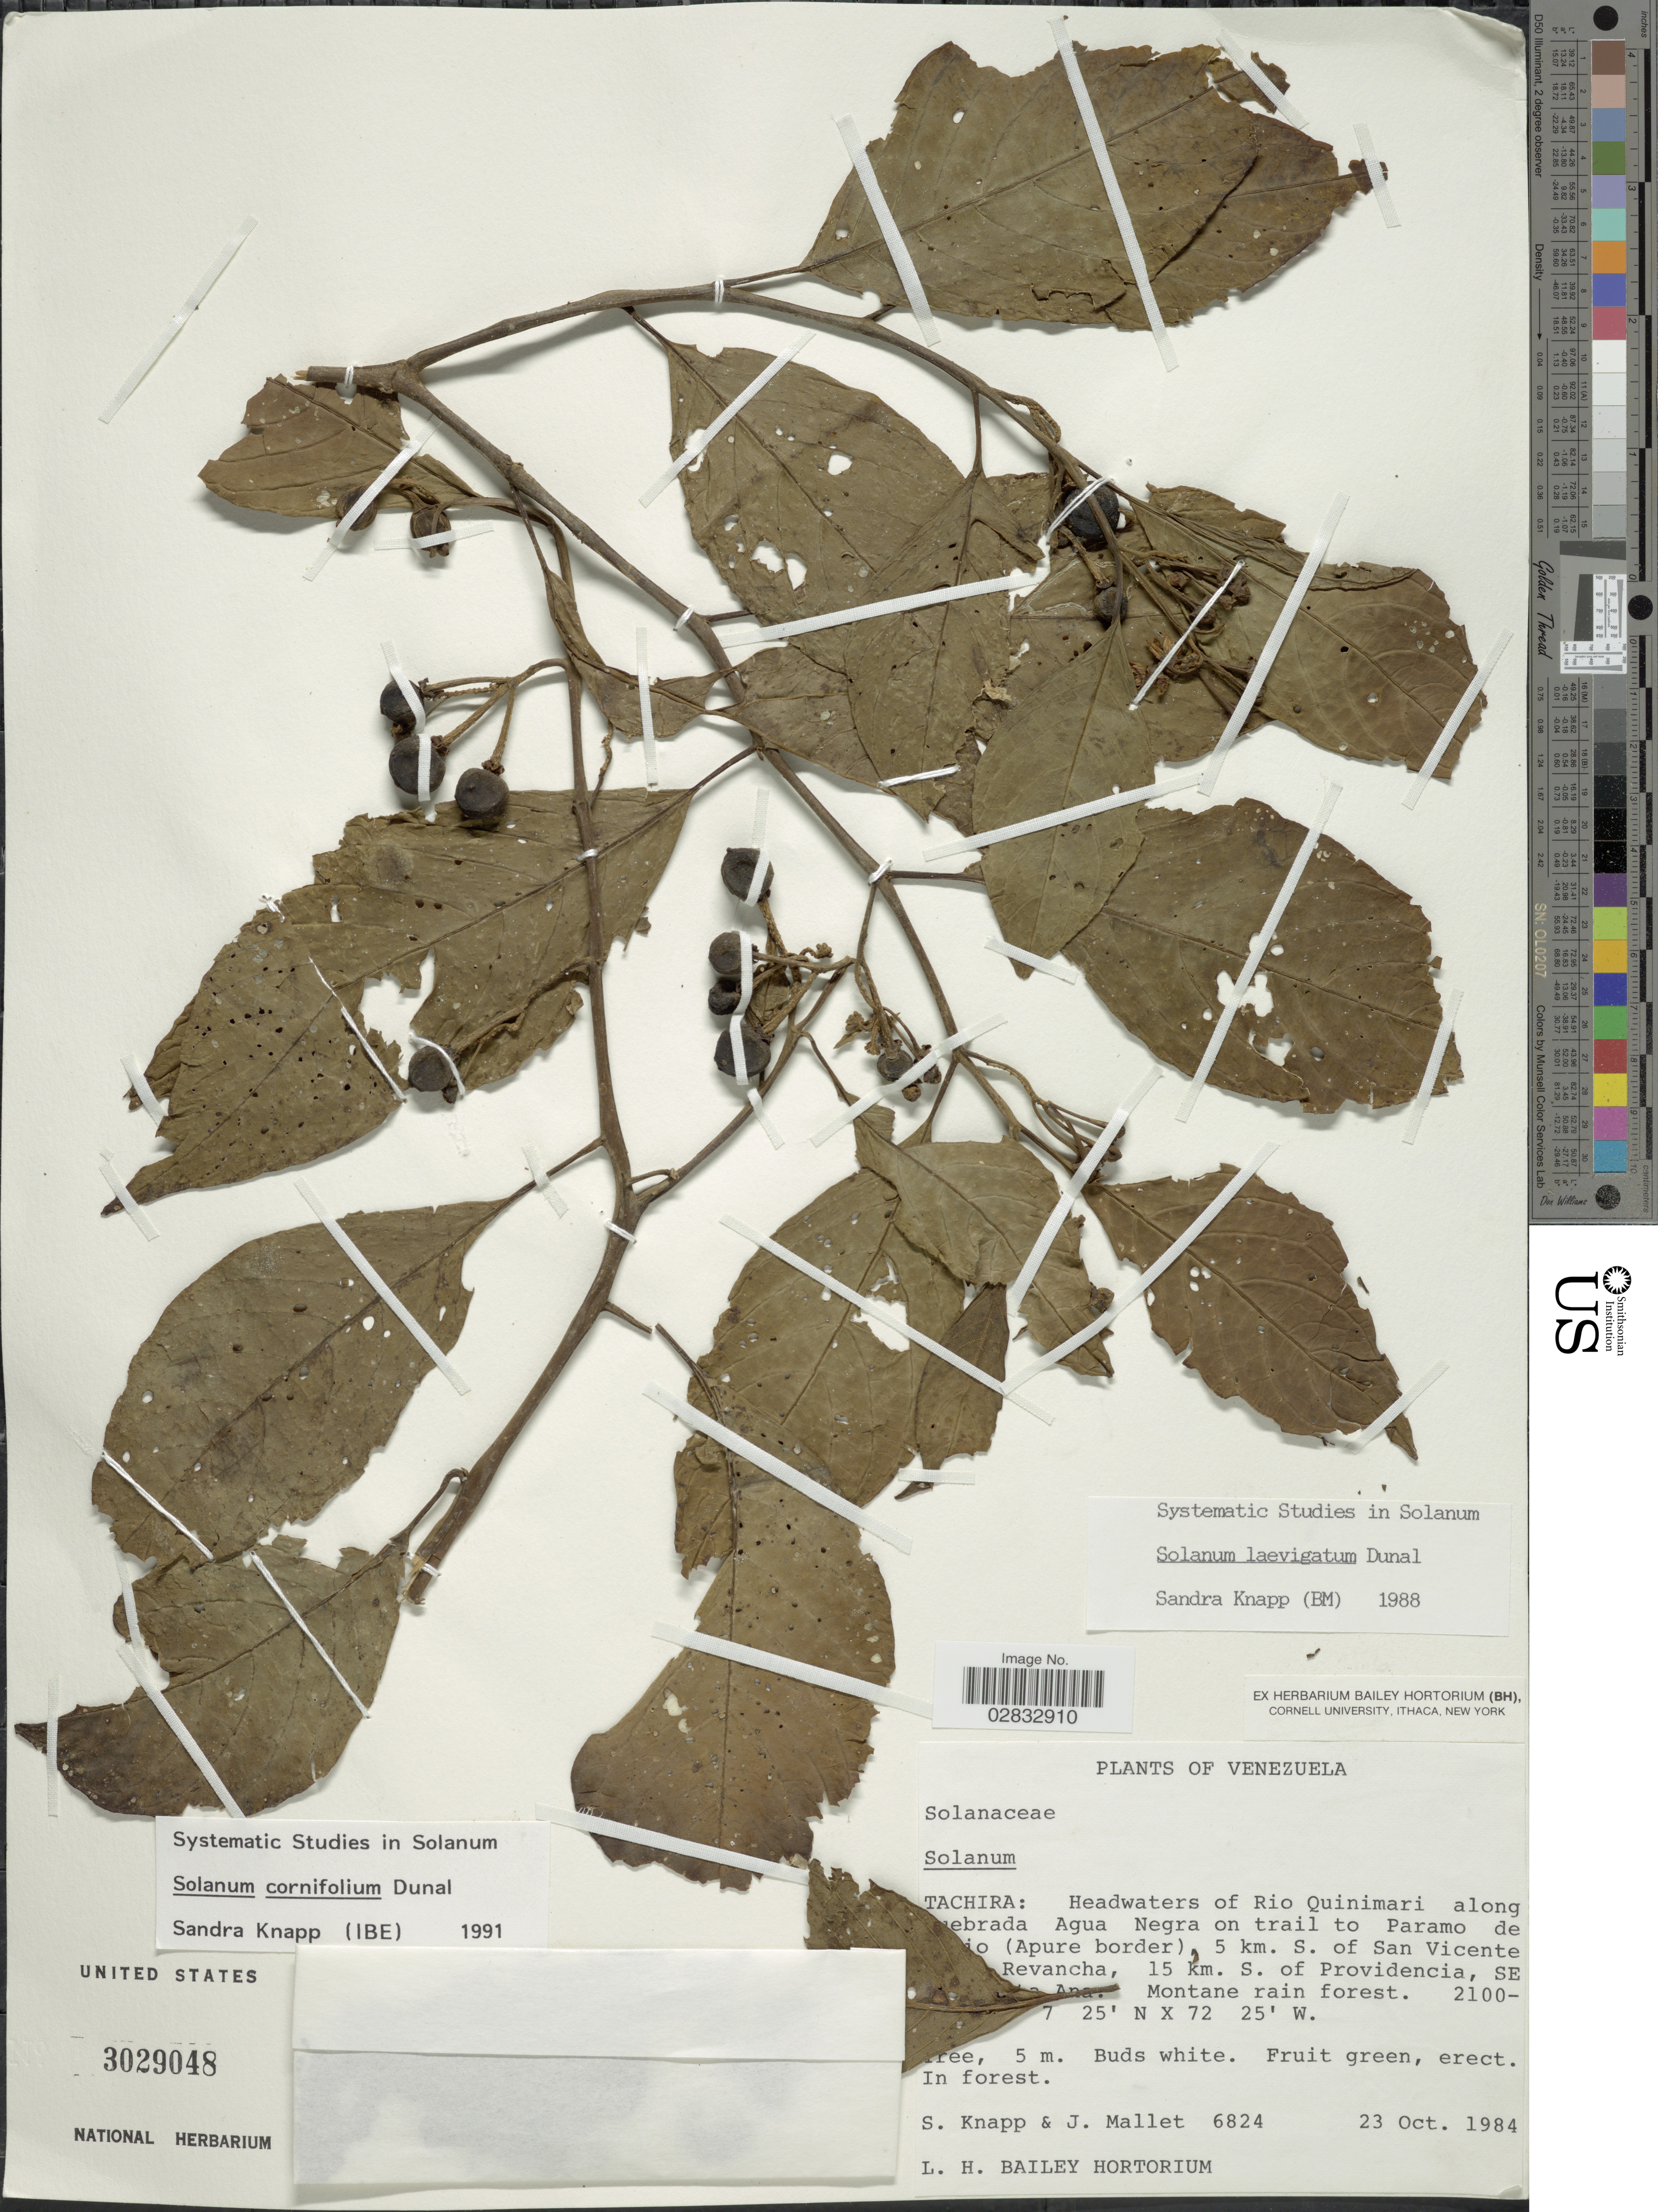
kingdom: Plantae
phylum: Tracheophyta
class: Magnoliopsida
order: Solanales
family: Solanaceae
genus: Solanum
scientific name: Solanum cornifolium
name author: Dunal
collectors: S. Knapp & J. Mallet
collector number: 6824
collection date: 1984-10-23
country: Venezuela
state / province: Tachira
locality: Headwaters of Rio Quinimari along Quebrada Agua Negra on trail to Paramo de Judio (Apure border), 5 km. S. of San Vicente de La Revancha, 15 km. S. of Providencia, SE of Santa Ana.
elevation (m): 2100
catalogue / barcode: US 3029048